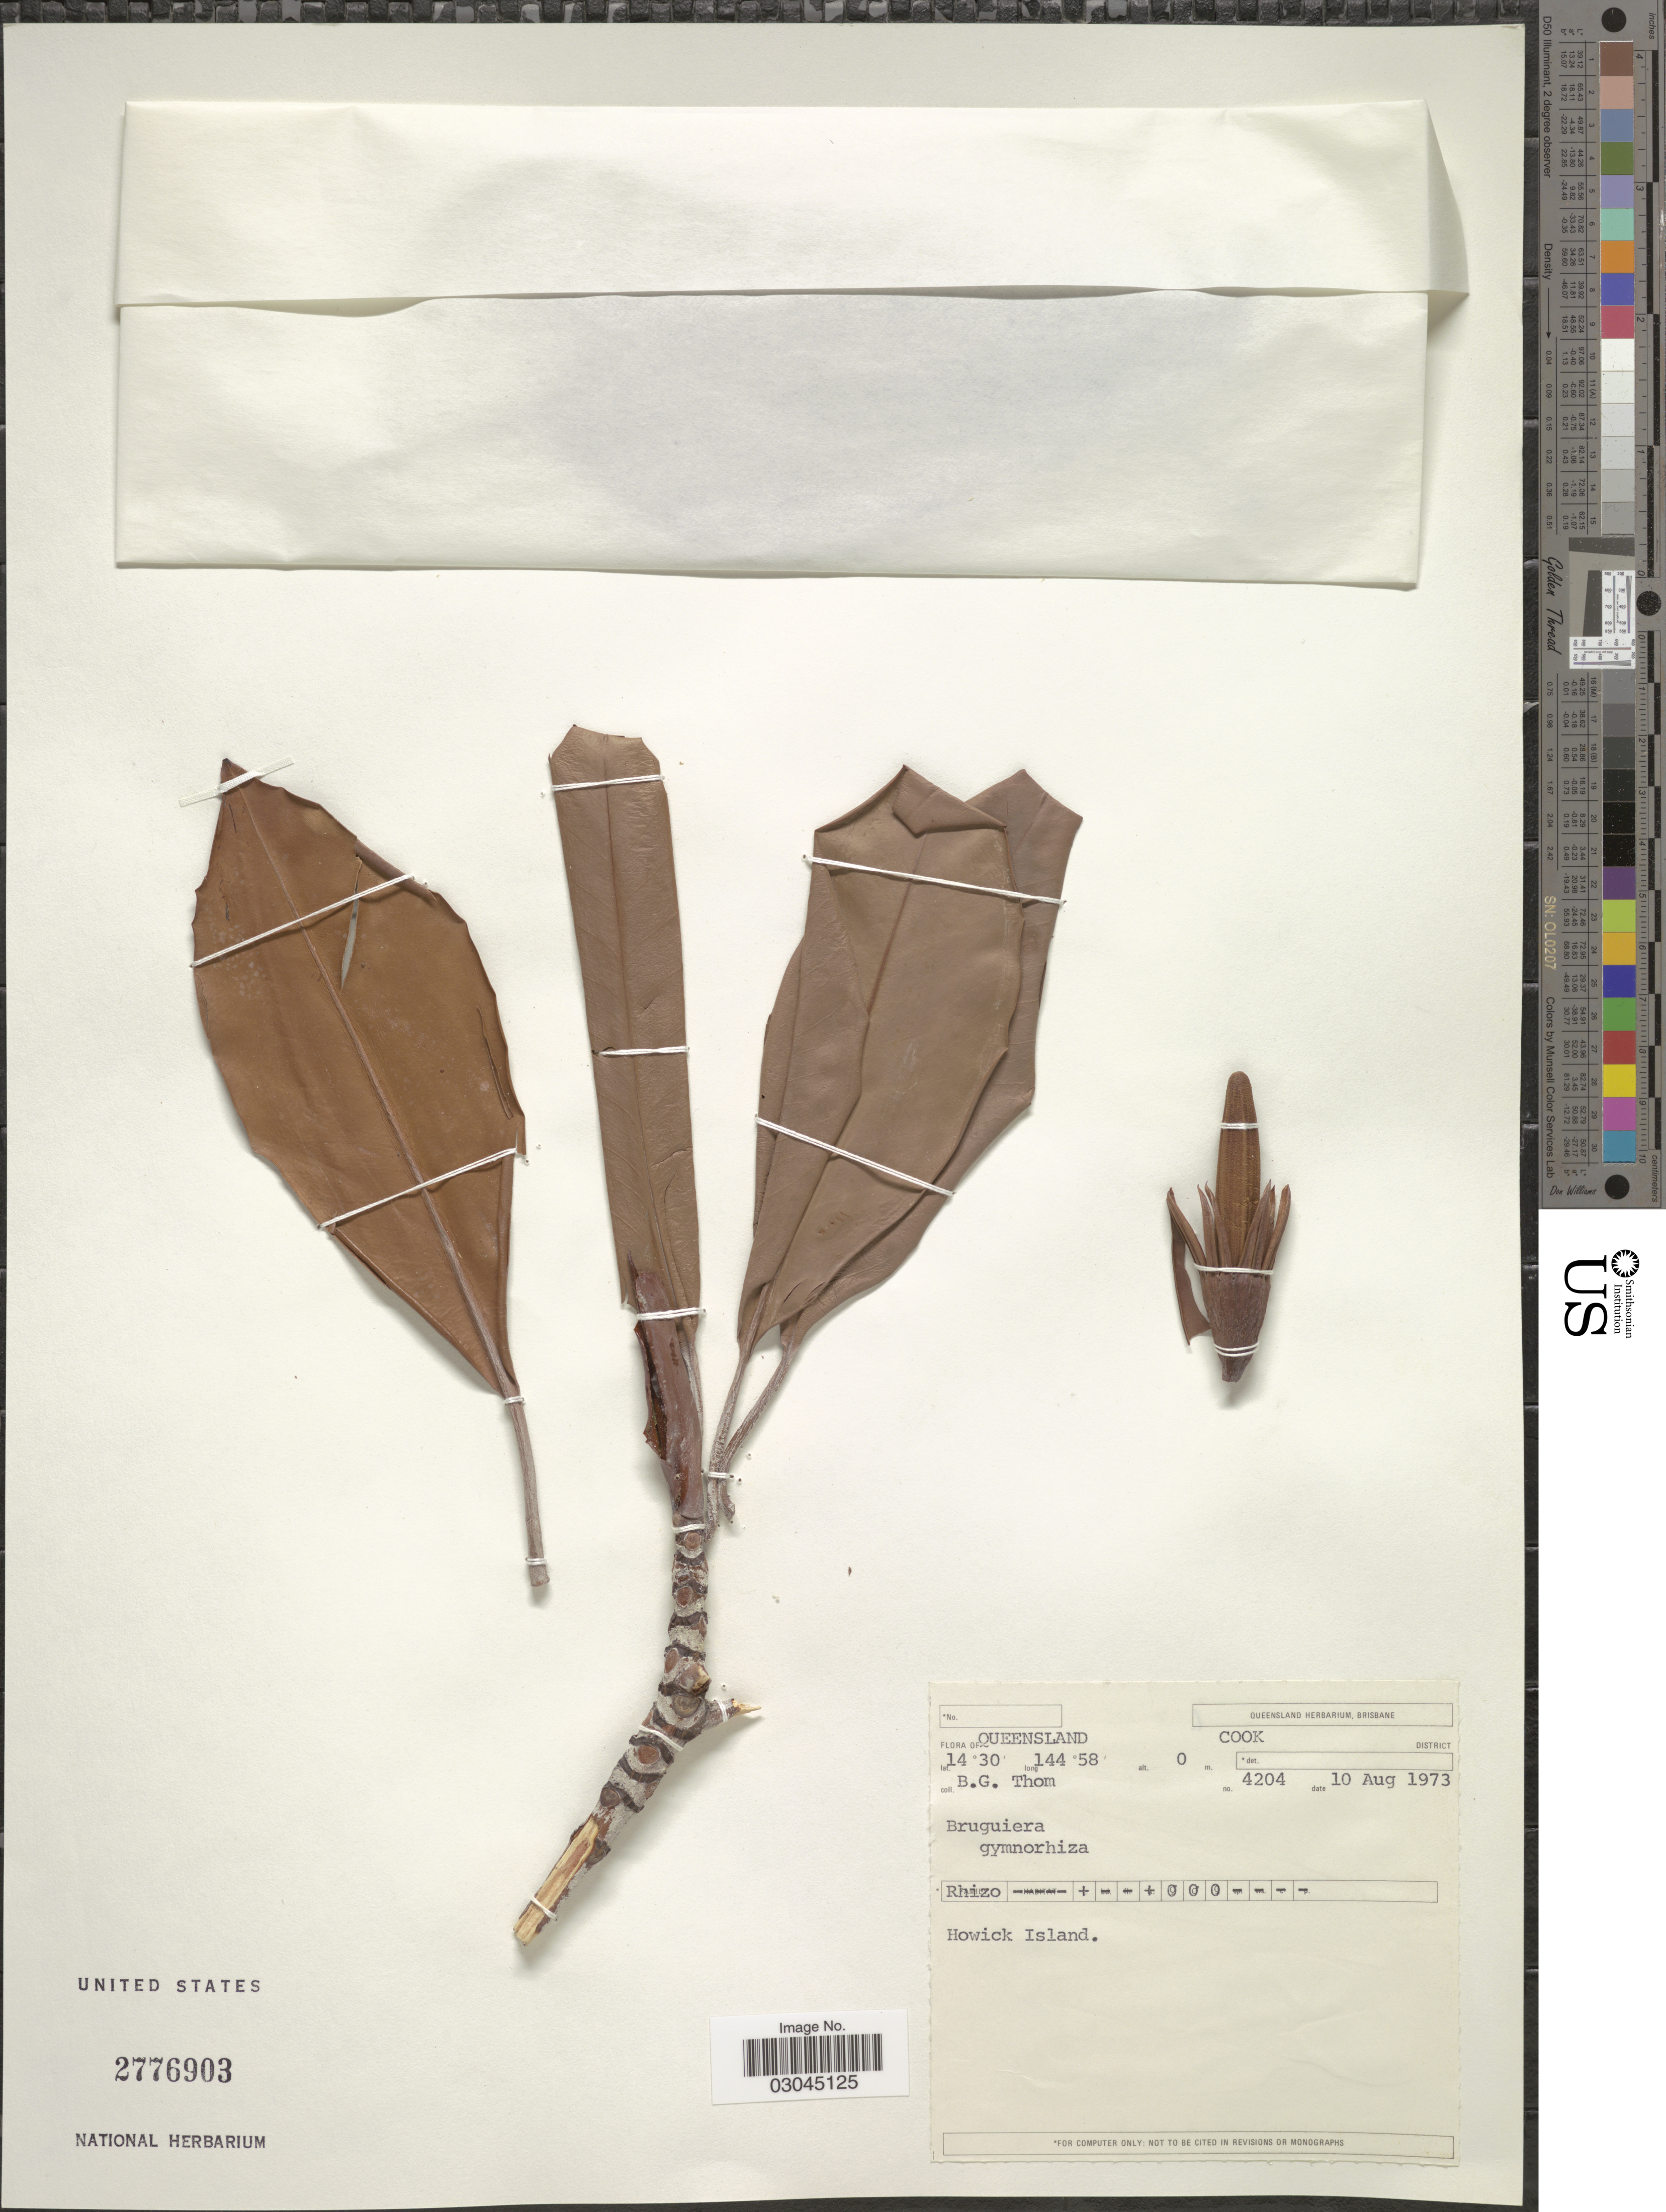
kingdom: Plantae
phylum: Tracheophyta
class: Magnoliopsida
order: Malpighiales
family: Rhizophoraceae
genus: Bruguiera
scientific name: Bruguiera gymnorhiza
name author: (L.) Savigny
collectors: B. Thom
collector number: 4204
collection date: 1973-08-10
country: Australia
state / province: Queensland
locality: Cook District. Howick Island.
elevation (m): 0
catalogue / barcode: US 2776903